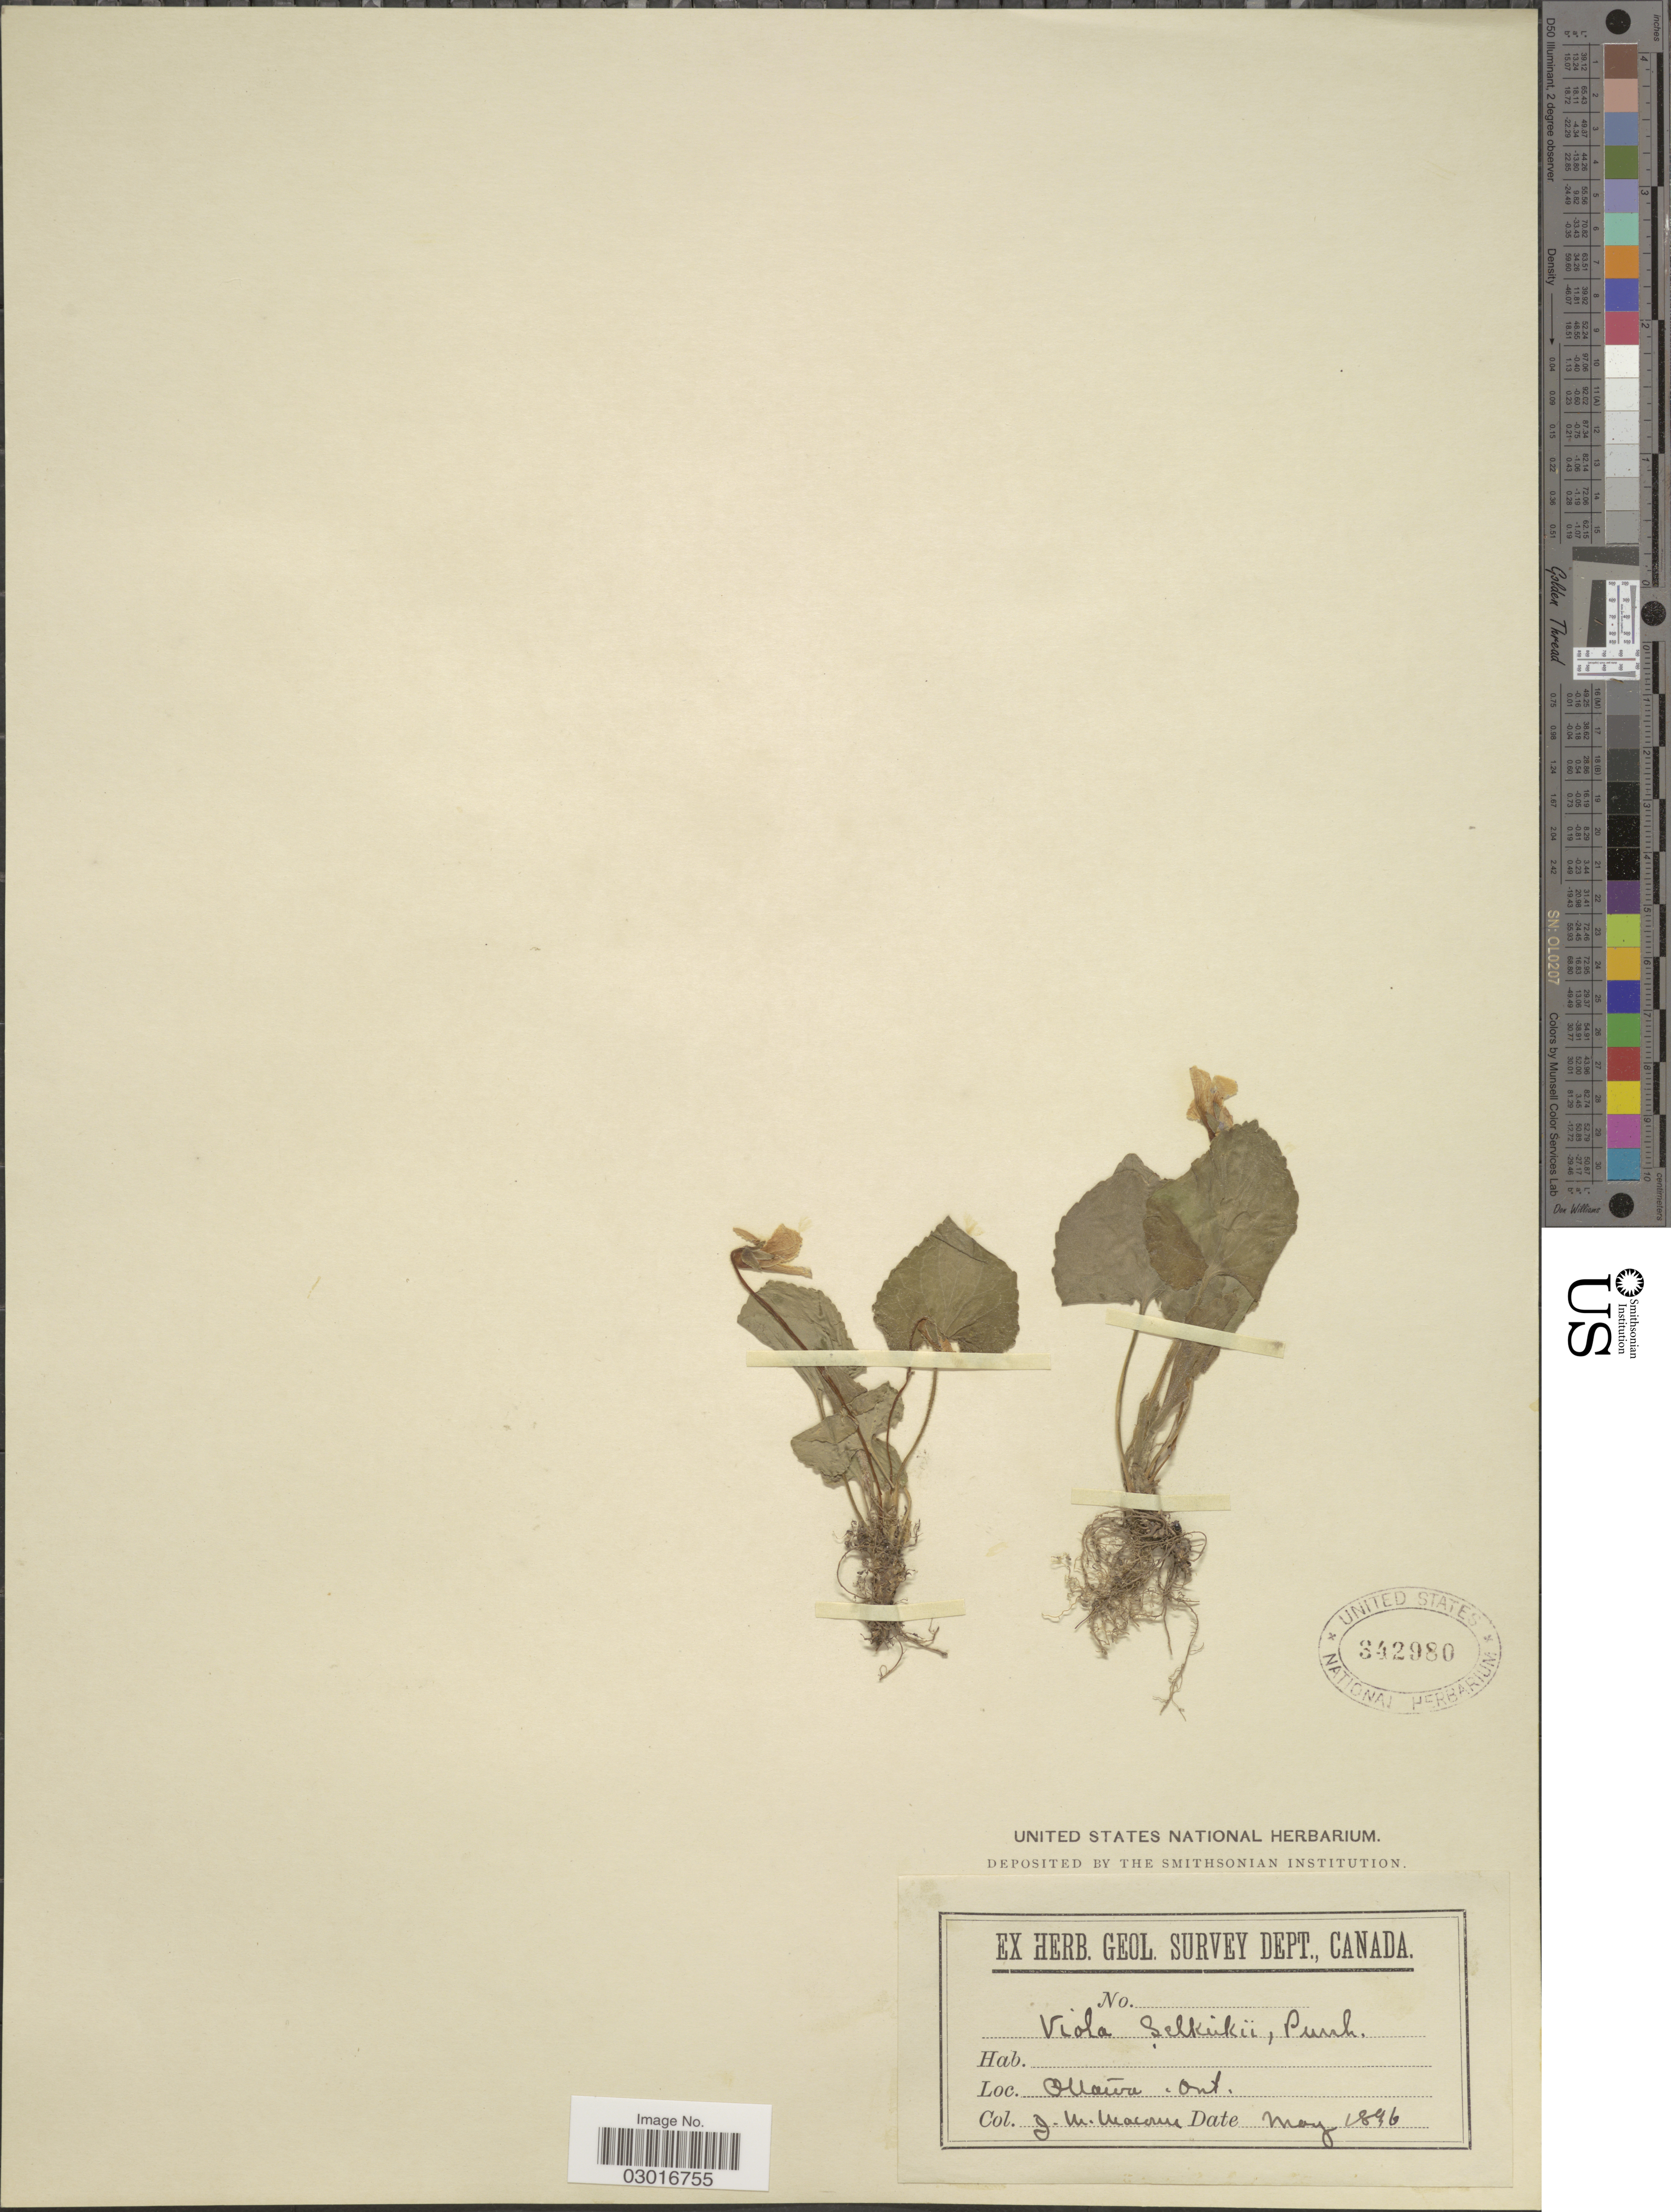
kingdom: Plantae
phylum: Tracheophyta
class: Magnoliopsida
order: Malpighiales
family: Violaceae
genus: Viola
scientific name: Viola selkirkii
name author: Pursh ex Goldie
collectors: J. M. Macoun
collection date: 1896-05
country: Canada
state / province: Ontario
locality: Ottawa.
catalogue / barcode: US 342980